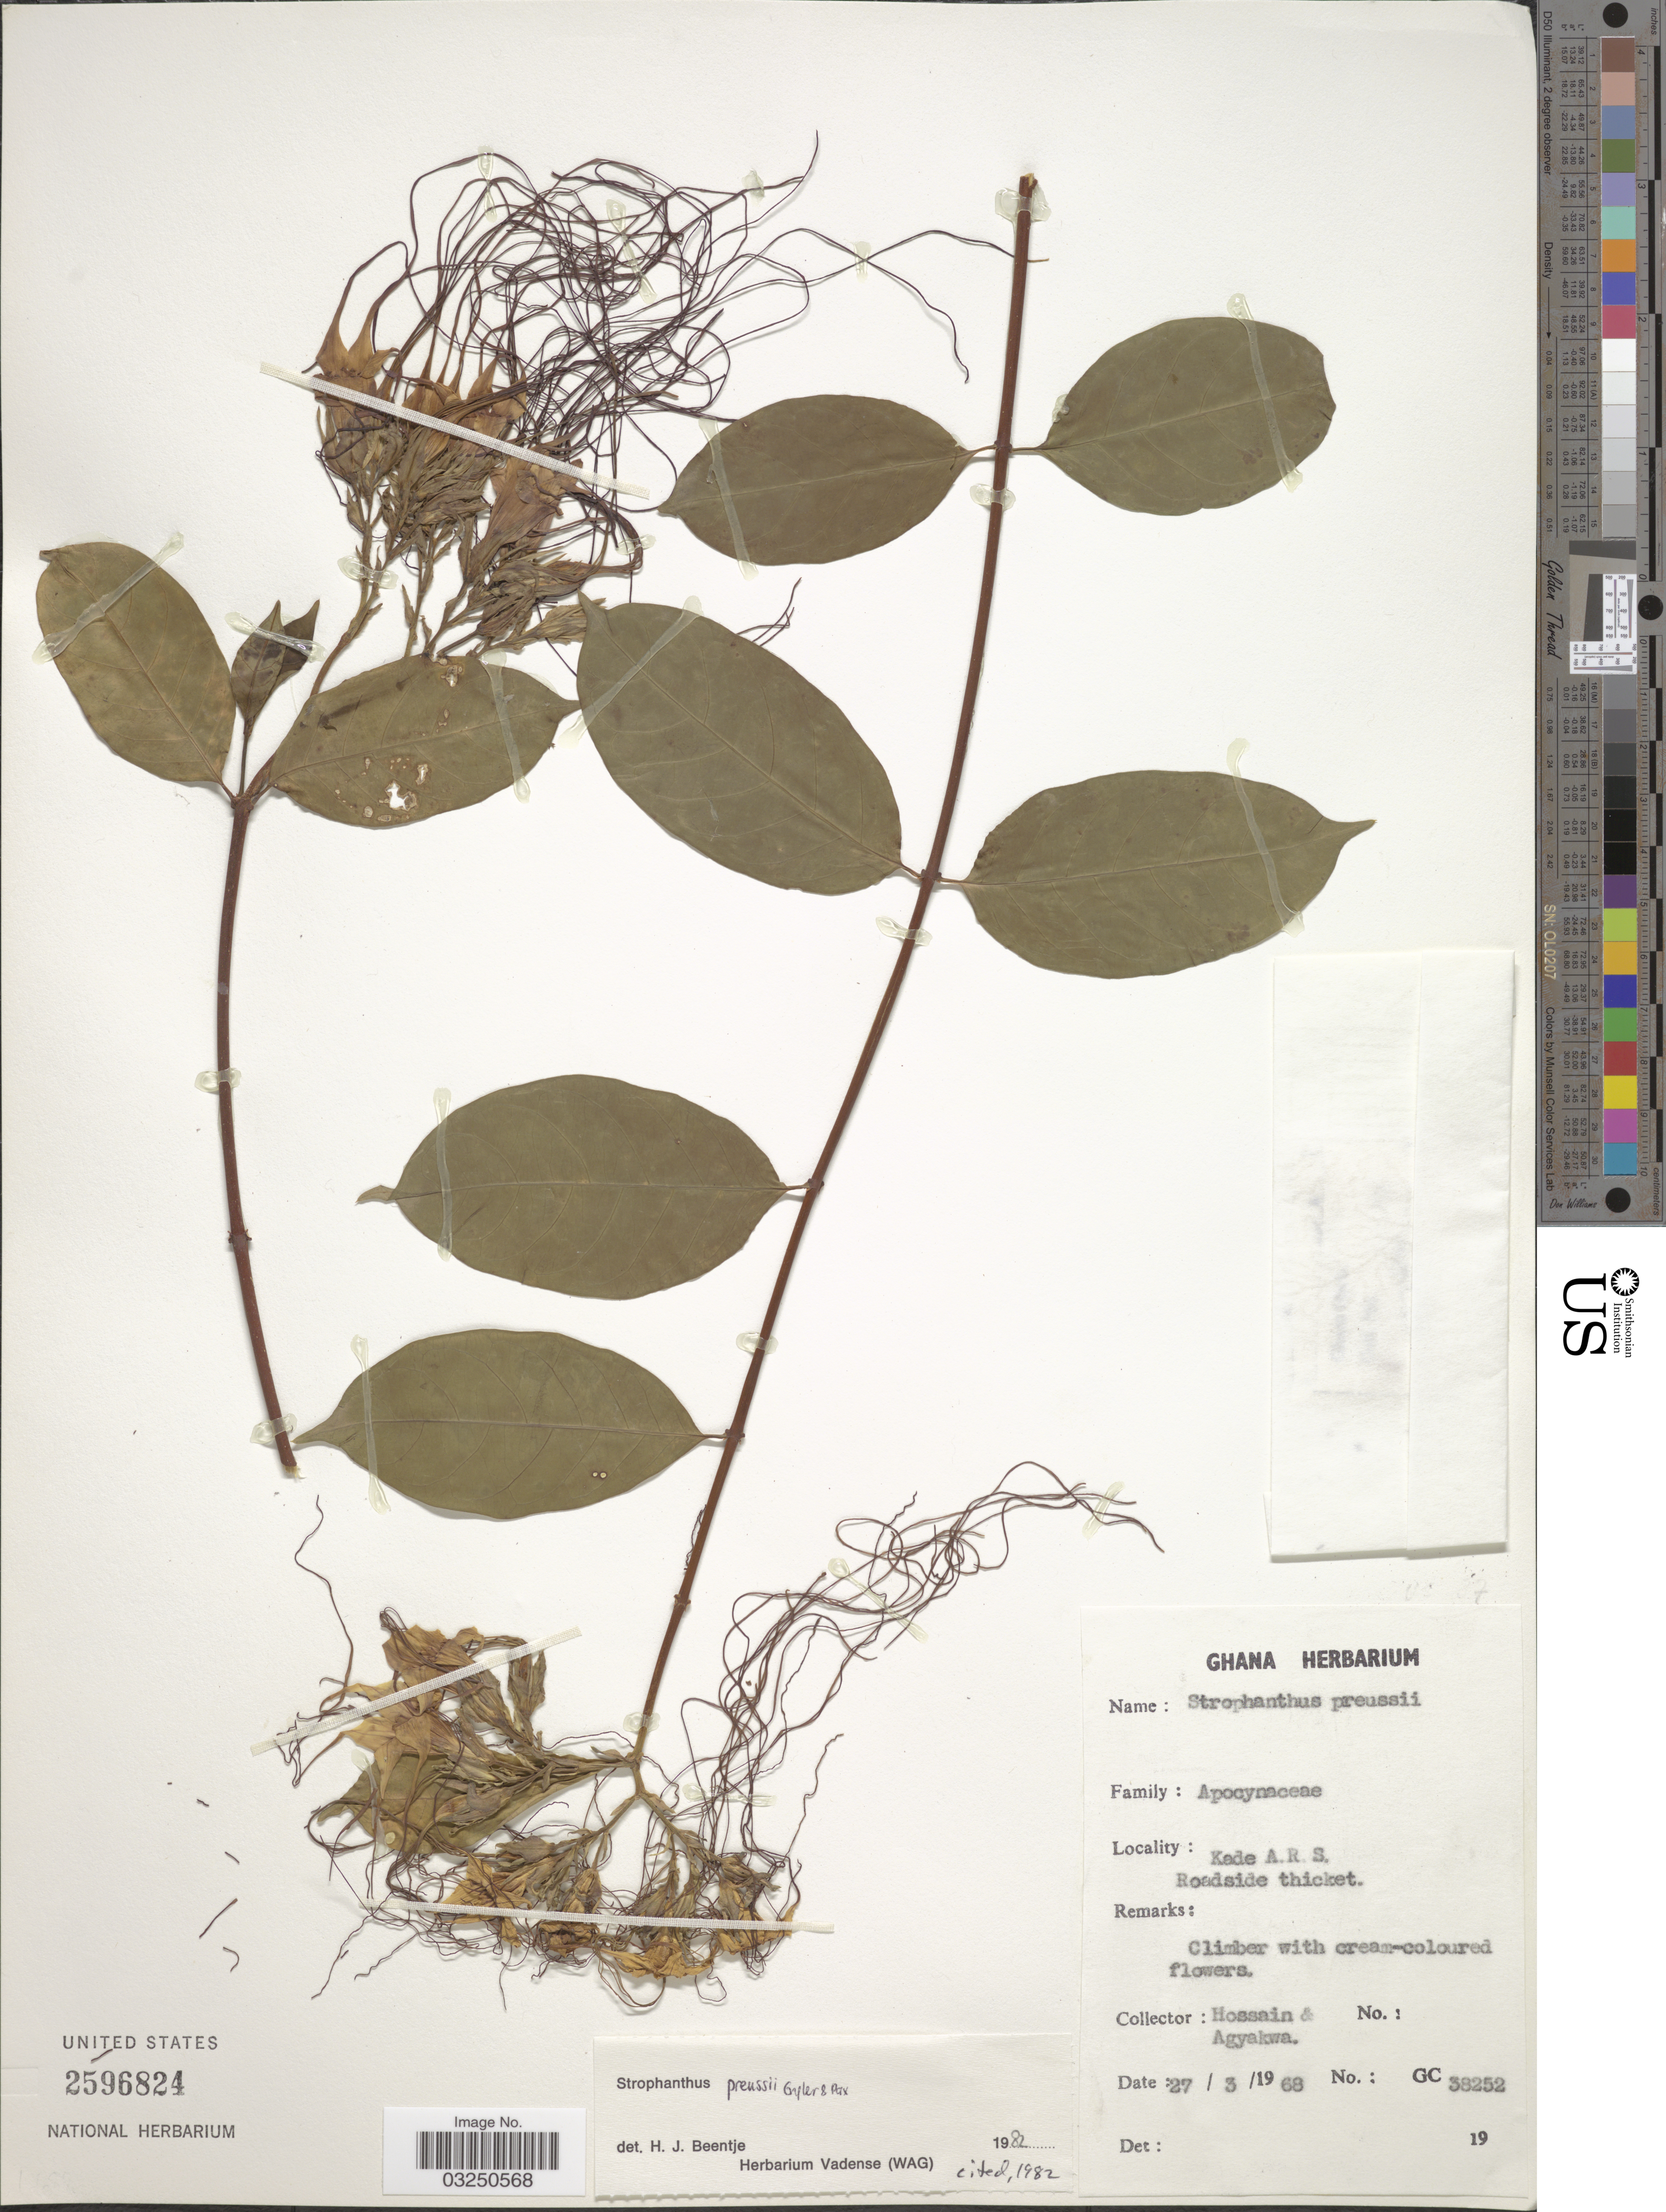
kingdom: Plantae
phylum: Tracheophyta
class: Magnoliopsida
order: Gentianales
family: Apocynaceae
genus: Strophanthus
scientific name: Strophanthus preussii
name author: Engl. & Pax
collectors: Hossain & Agyakwah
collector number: GC38252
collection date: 1968-03-27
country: Ghana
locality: Kade A.R.S.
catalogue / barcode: US 2596824